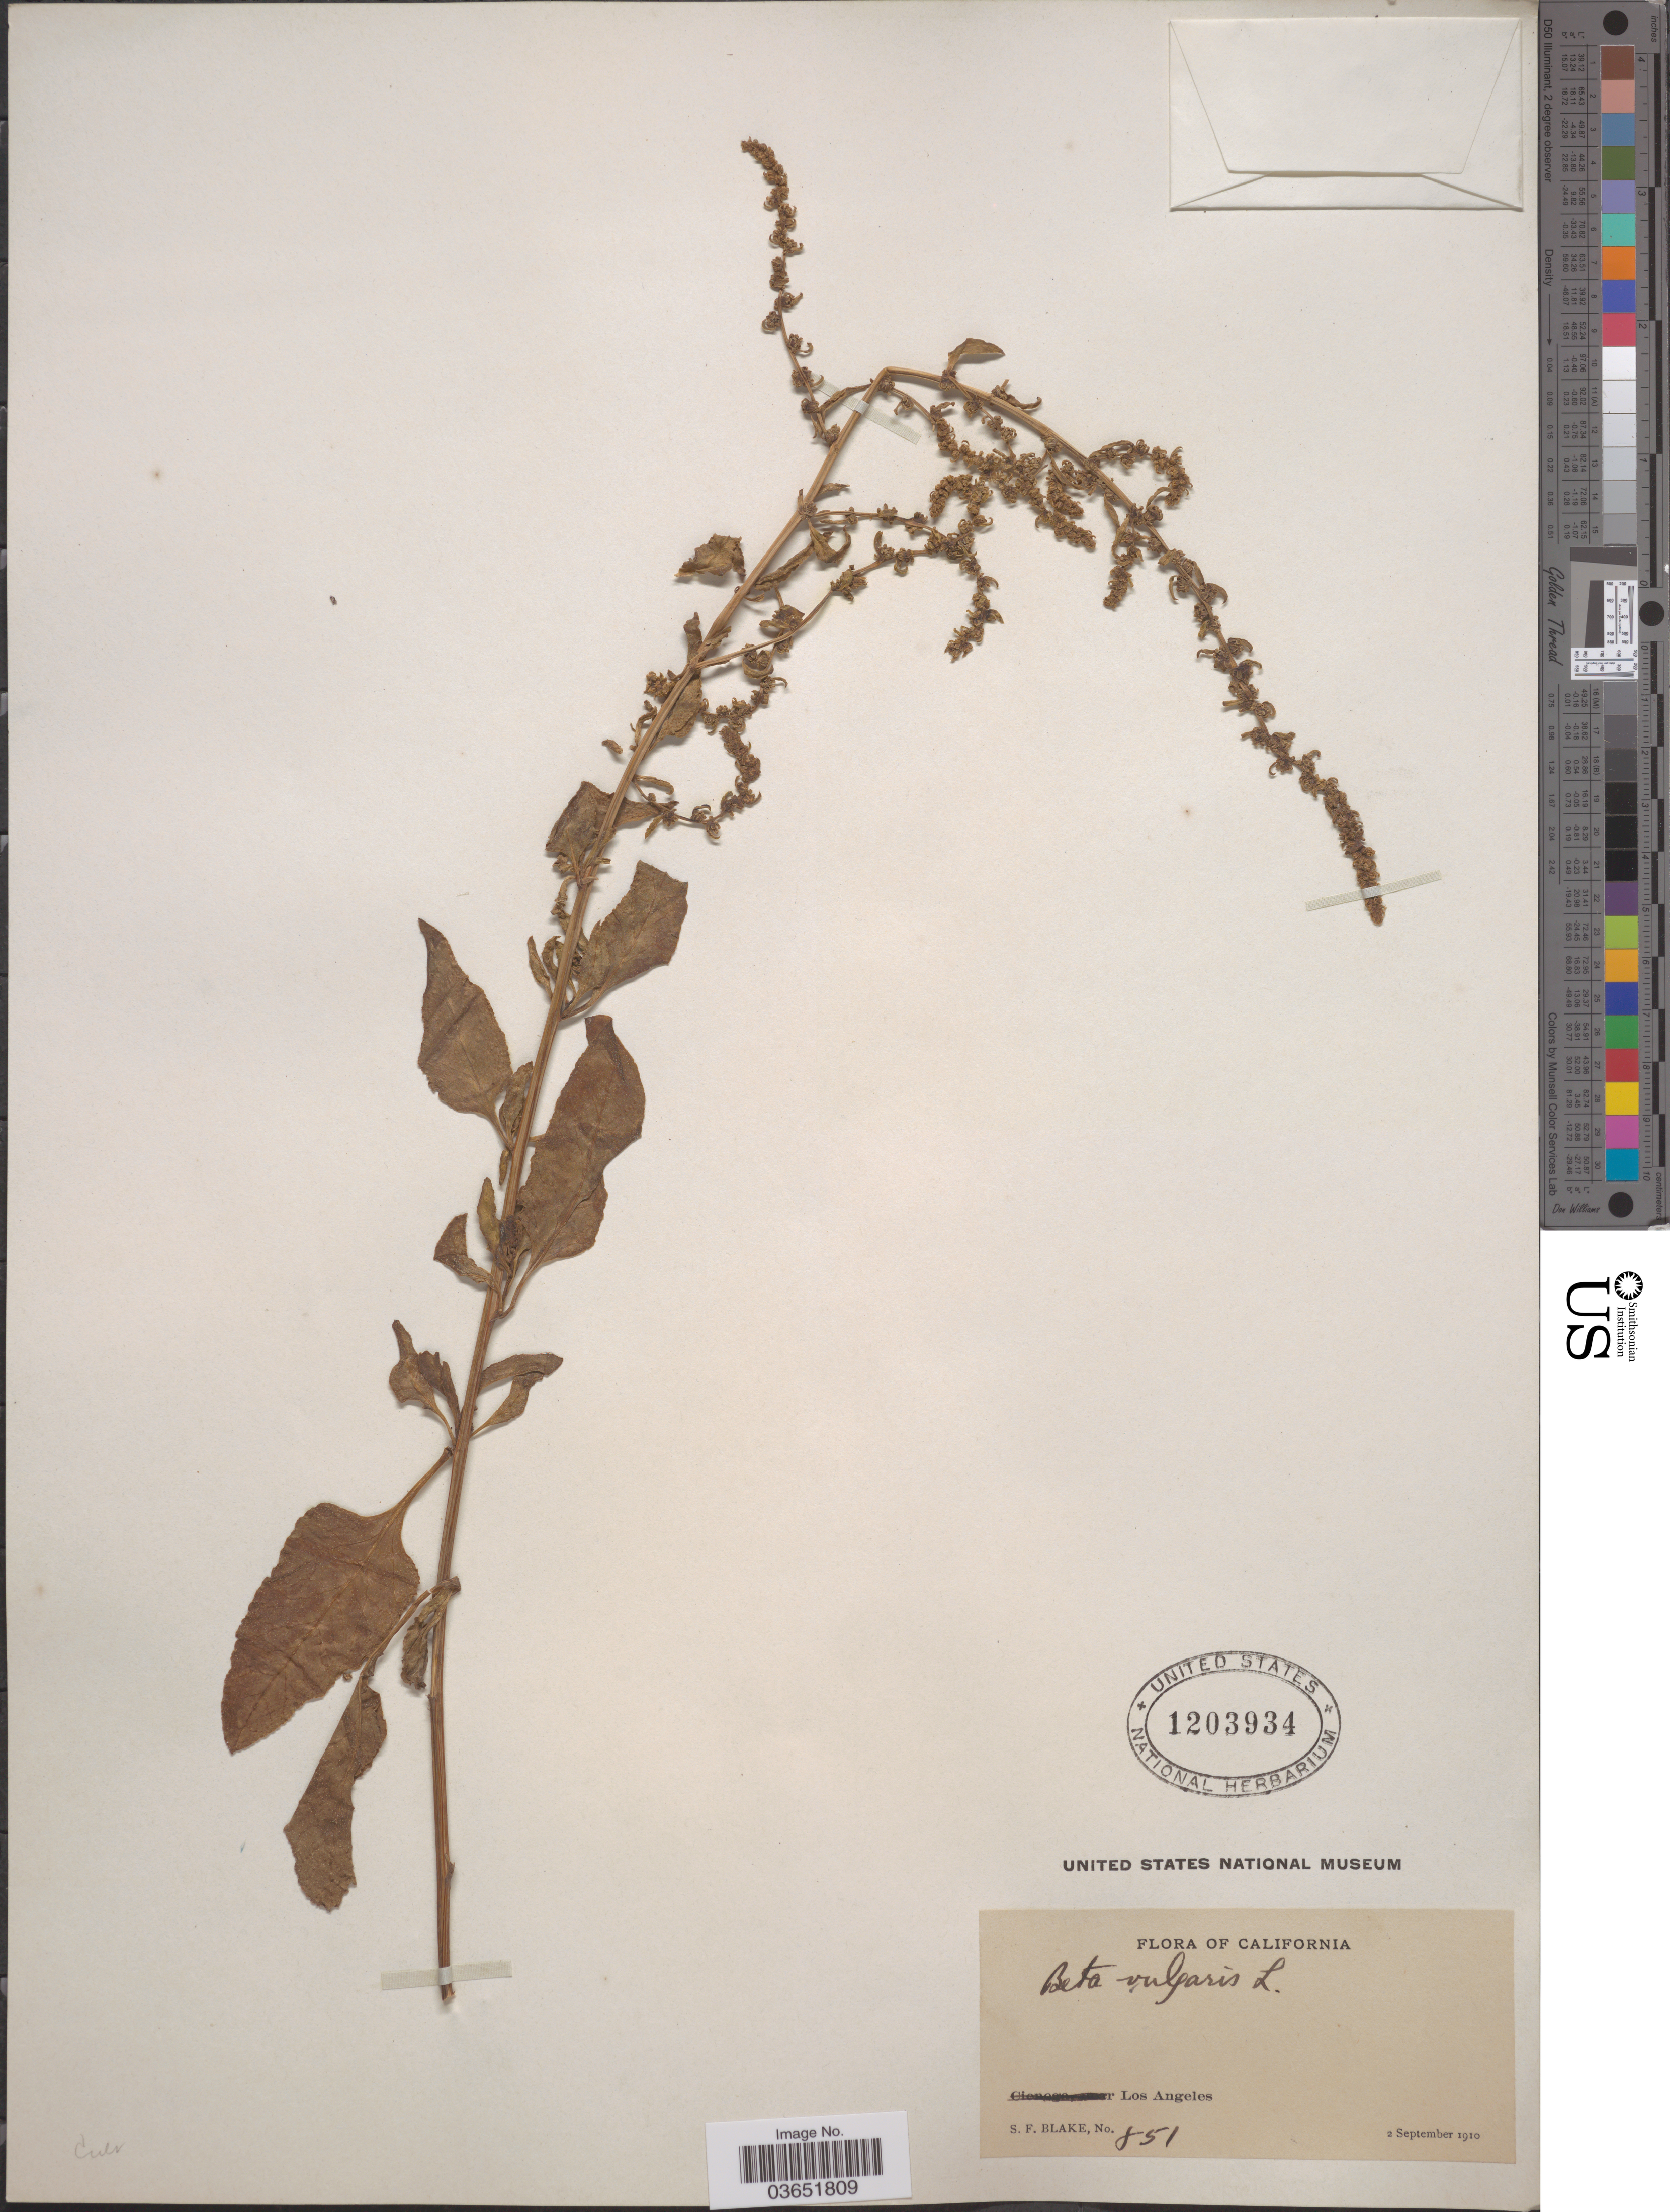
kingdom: Plantae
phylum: Tracheophyta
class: Magnoliopsida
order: Caryophyllales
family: Amaranthaceae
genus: Beta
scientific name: Beta vulgaris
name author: L.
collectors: S. Blake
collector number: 851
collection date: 1910-09-02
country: United States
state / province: California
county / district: Los Angeles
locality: Los Angeles.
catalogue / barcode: US 1203934